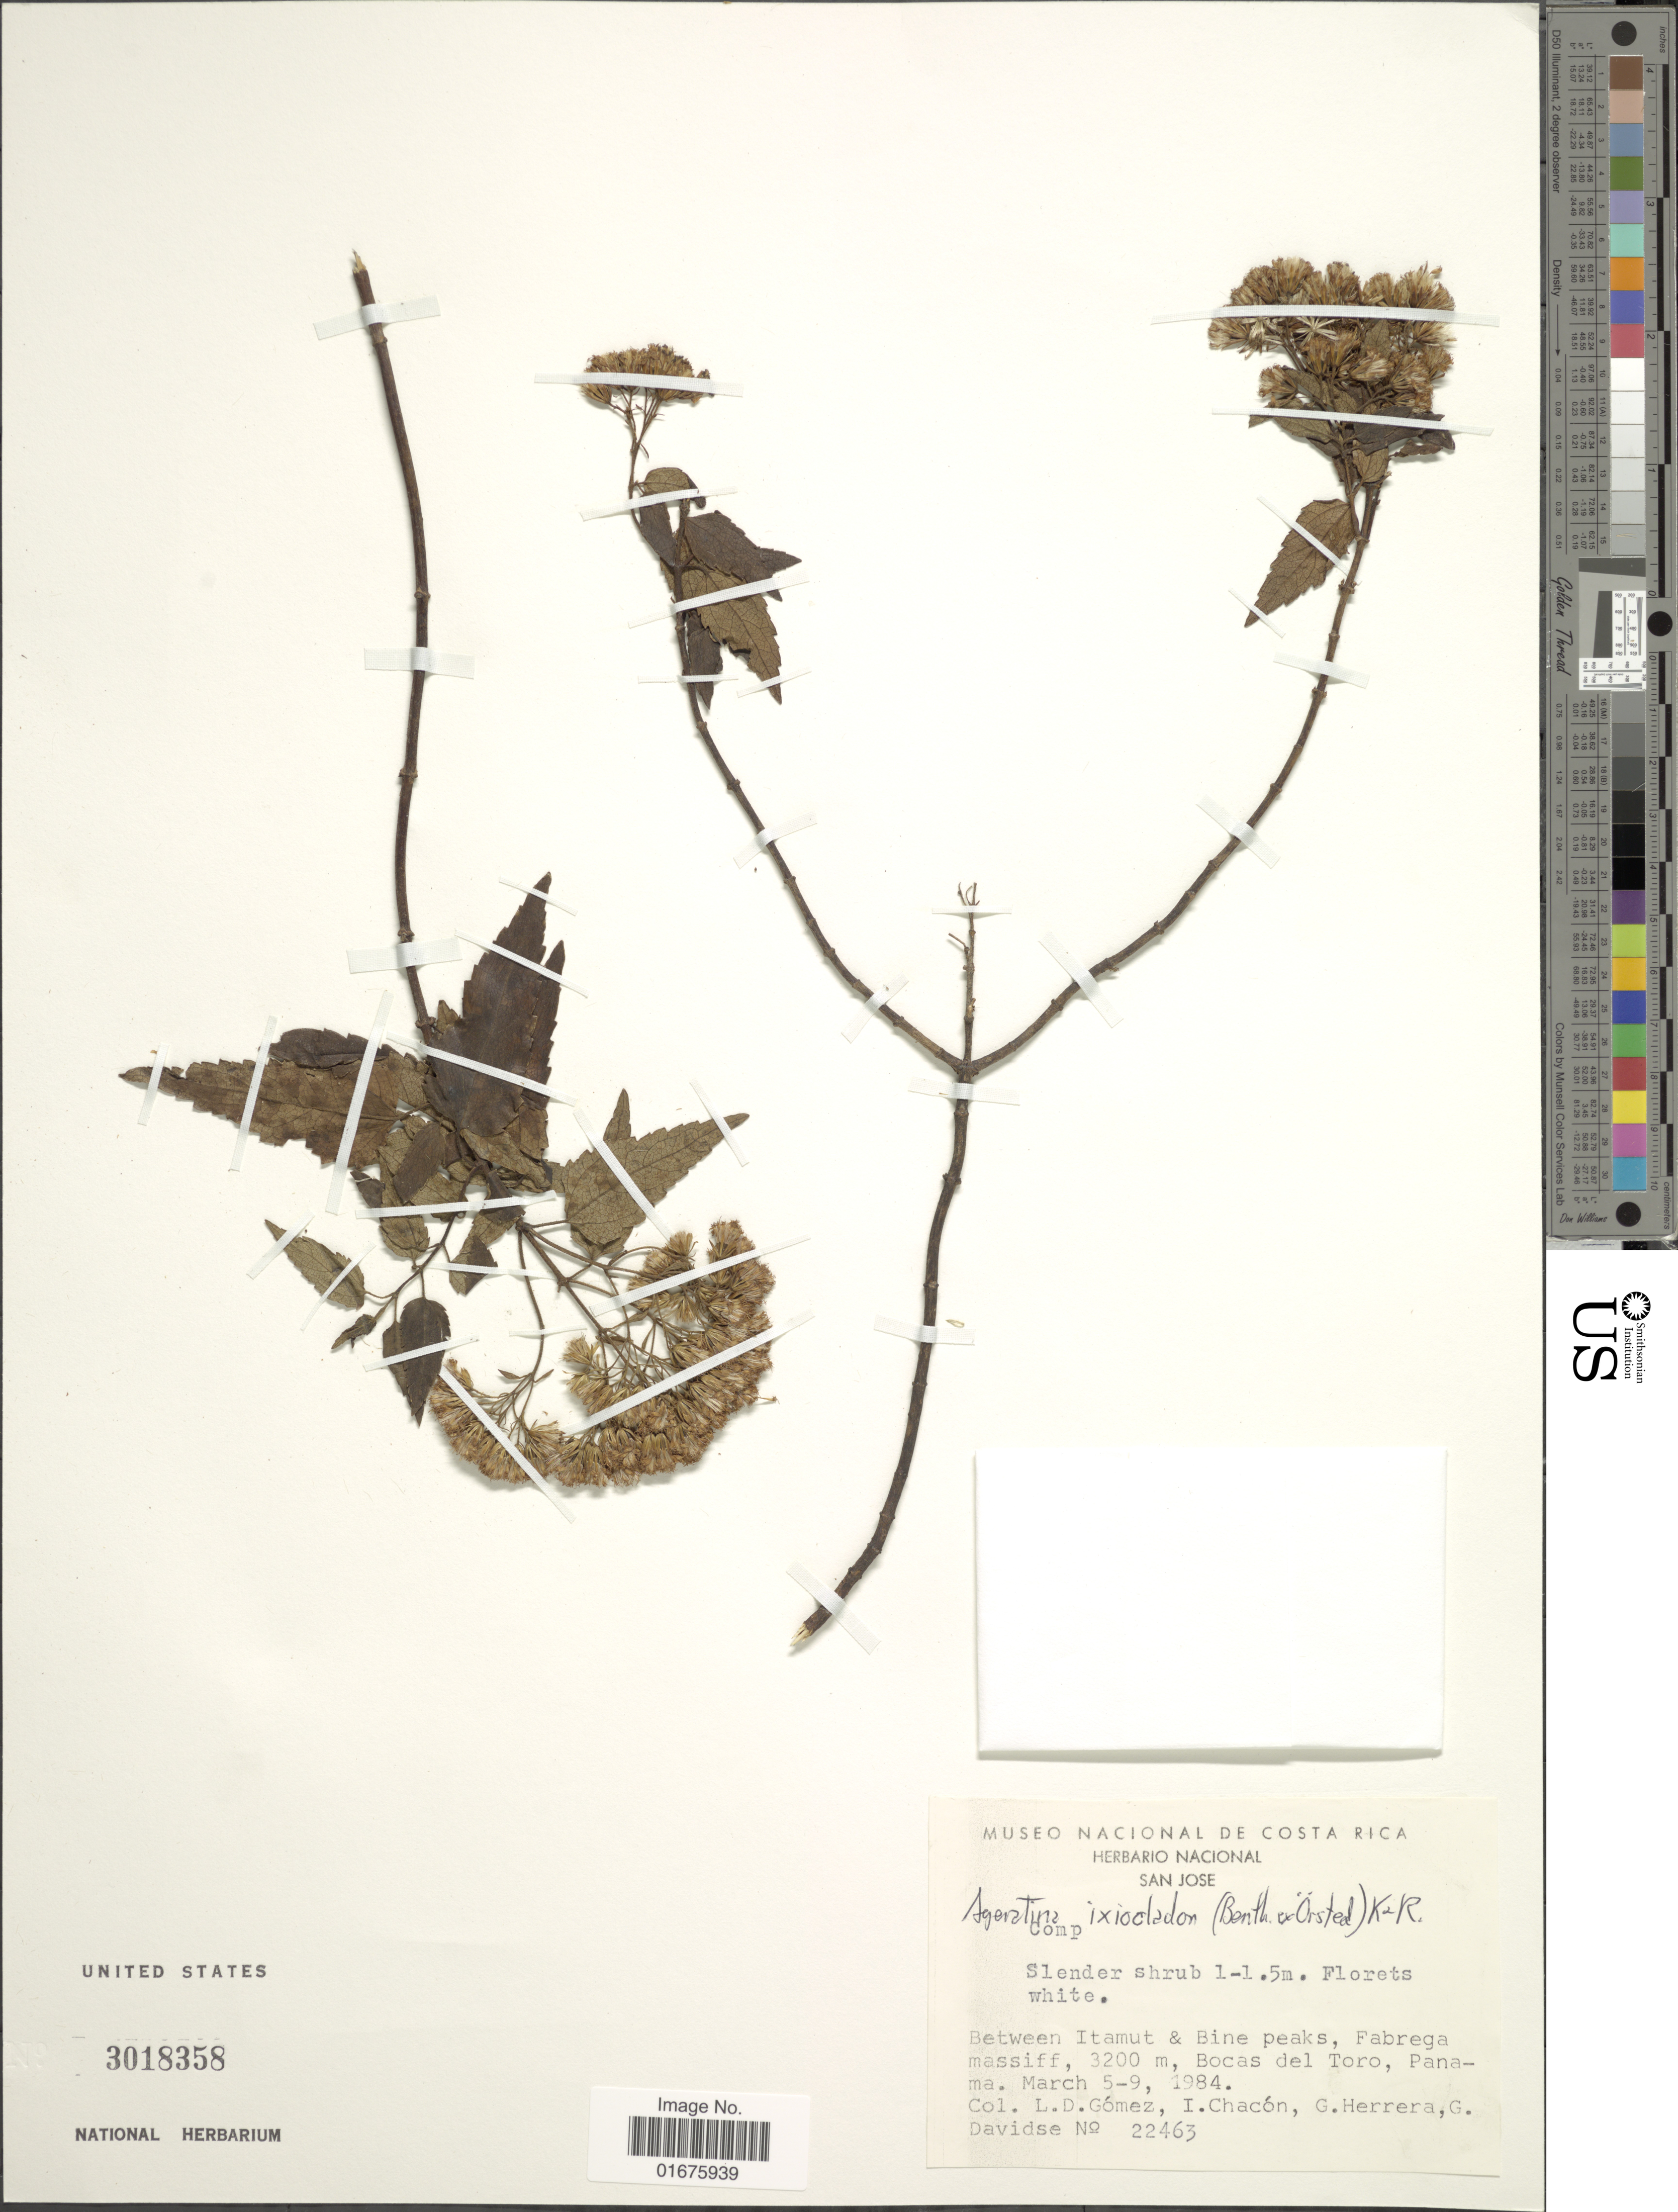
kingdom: Plantae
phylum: Tracheophyta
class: Magnoliopsida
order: Asterales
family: Asteraceae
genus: Ageratina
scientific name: Ageratina kupperi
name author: (Suess.) R.M. King & H. Rob.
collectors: L. Gomez, I. Chacón, G. Herrera & G. Davidse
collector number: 22463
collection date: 1984-03-05/1984-03-09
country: Panama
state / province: Bocas del Toro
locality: Between Itamut & Bine peaks, Fabrega massif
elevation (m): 3200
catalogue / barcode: US 3018358